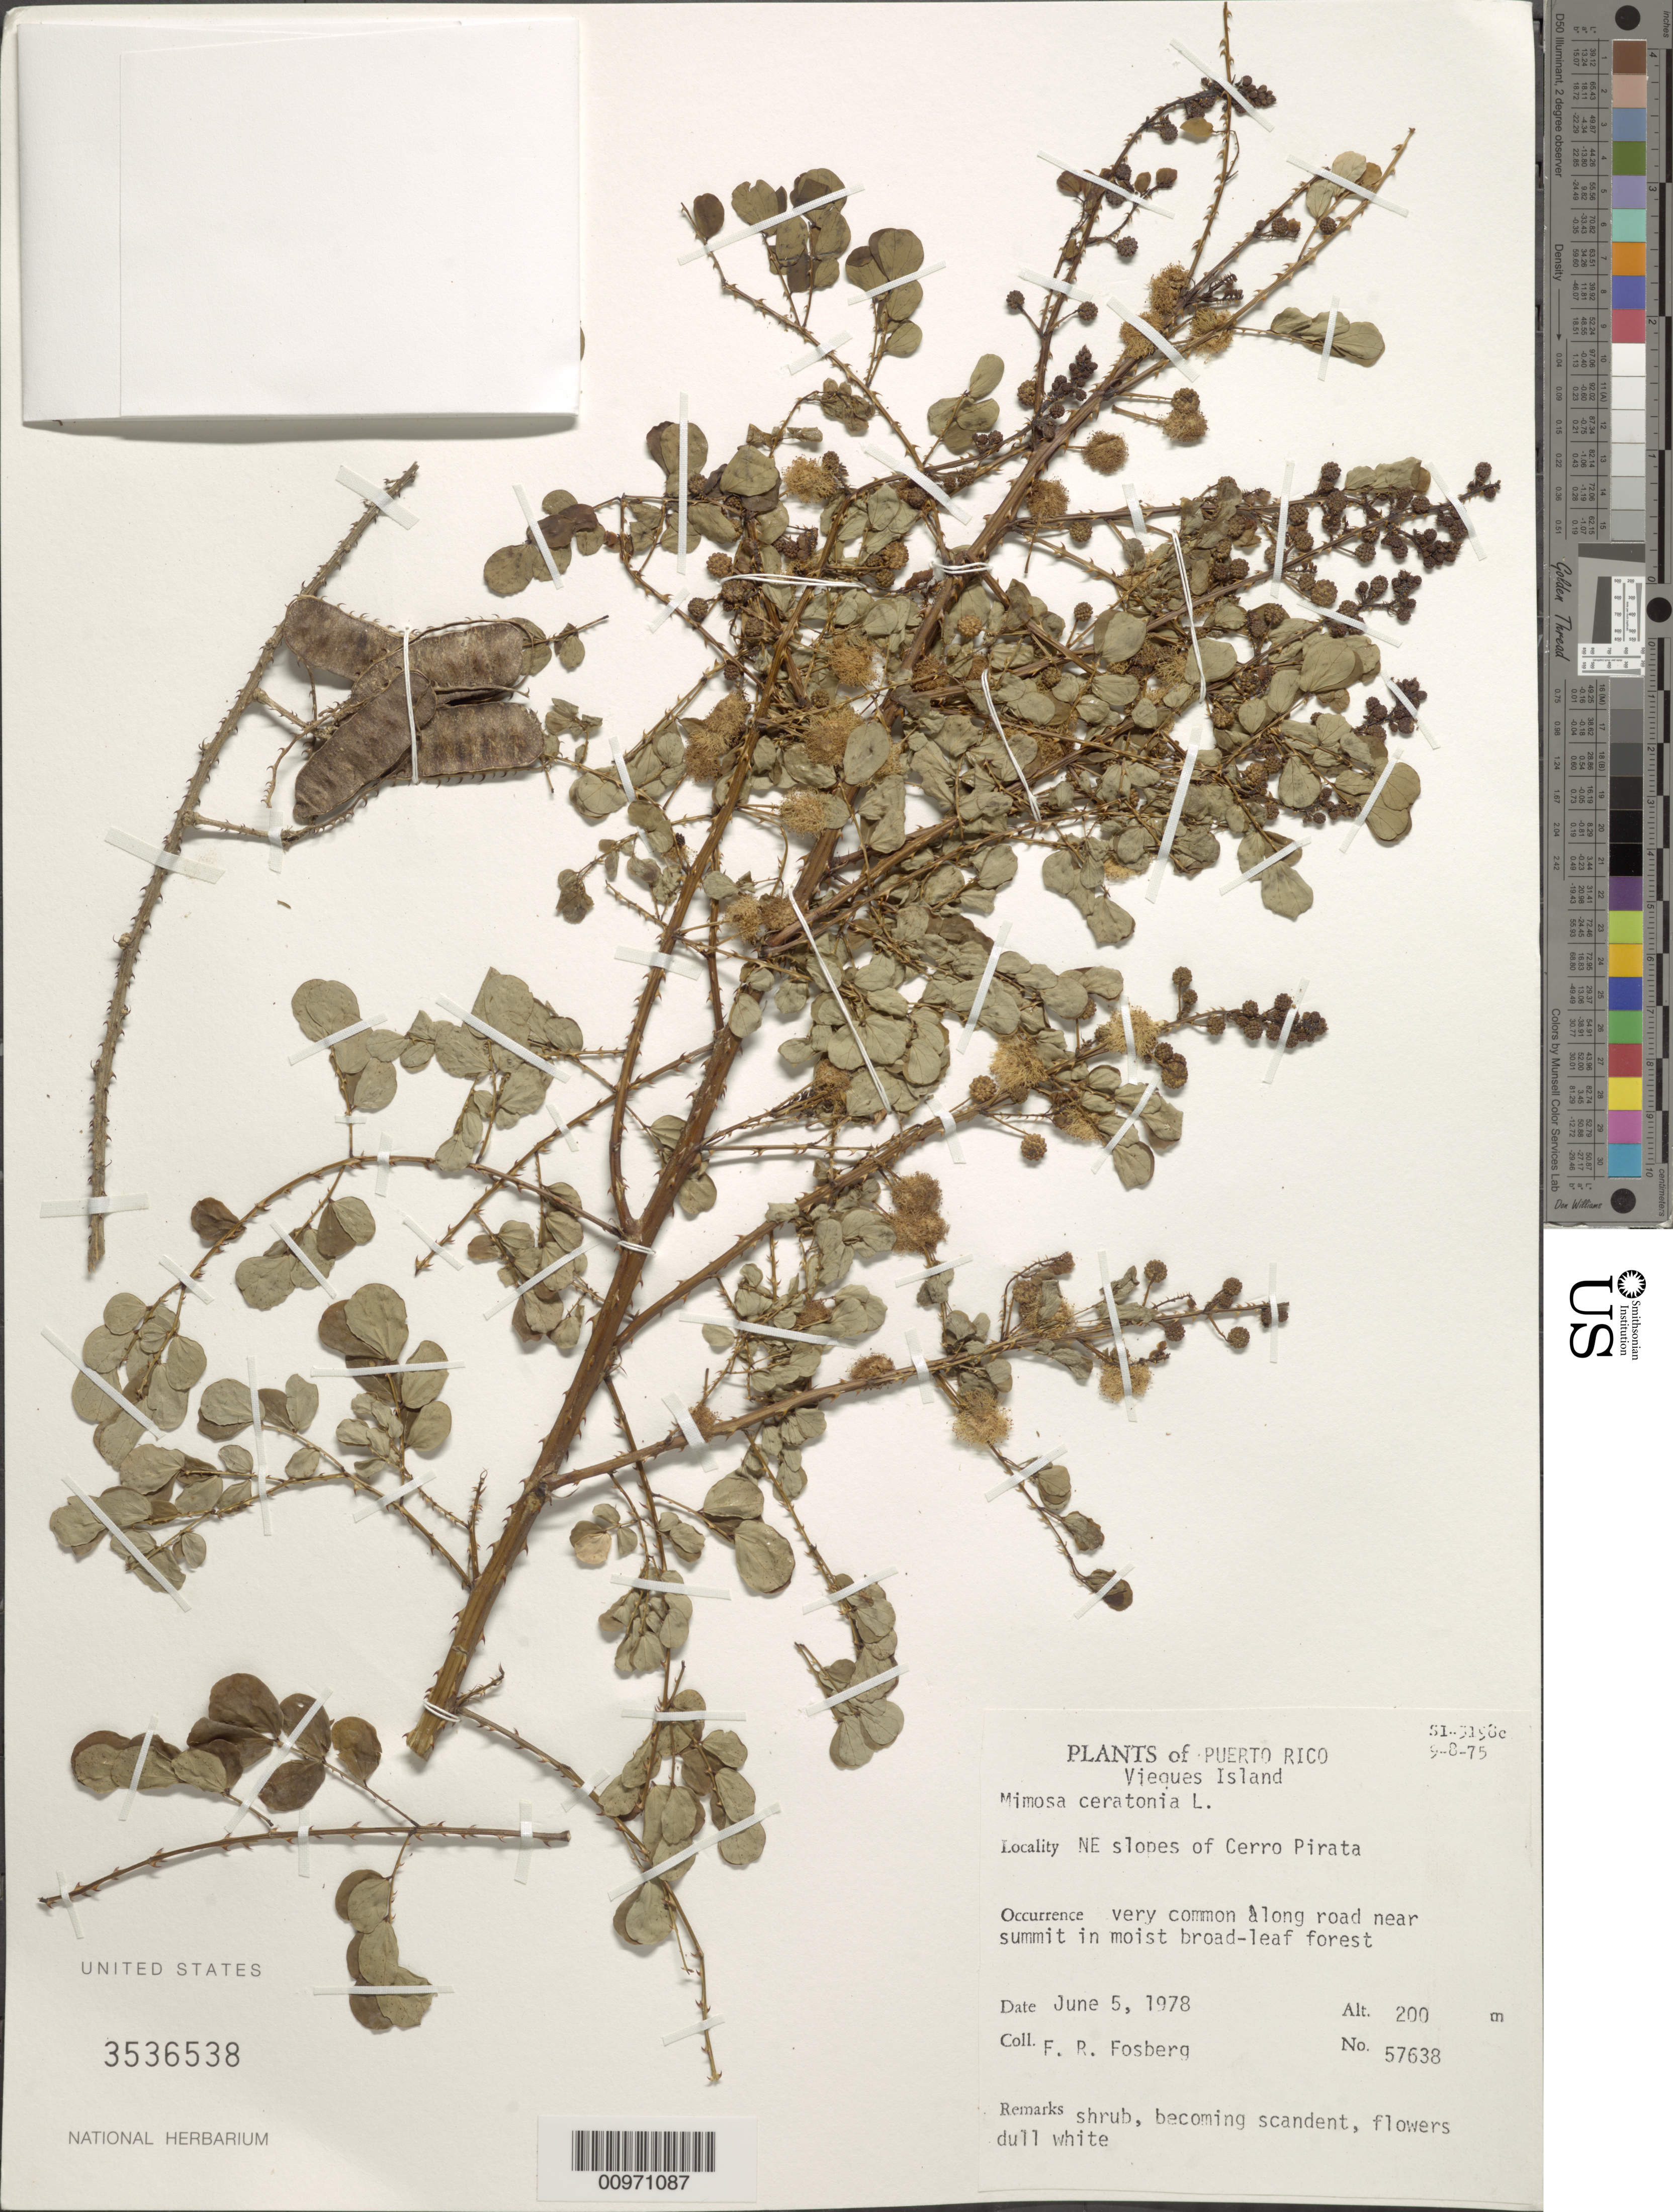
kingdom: Plantae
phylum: Tracheophyta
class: Magnoliopsida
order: Fabales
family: Fabaceae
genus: Mimosa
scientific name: Mimosa ceratonia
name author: L.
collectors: F. R. Fosberg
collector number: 57638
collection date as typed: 05 Jun 1978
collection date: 1978-06-05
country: Puerto Rico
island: Vieques I.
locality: NE slopes of Cerro Pirata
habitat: Along road near summit in moist broadleaf forest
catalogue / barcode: US 3536538